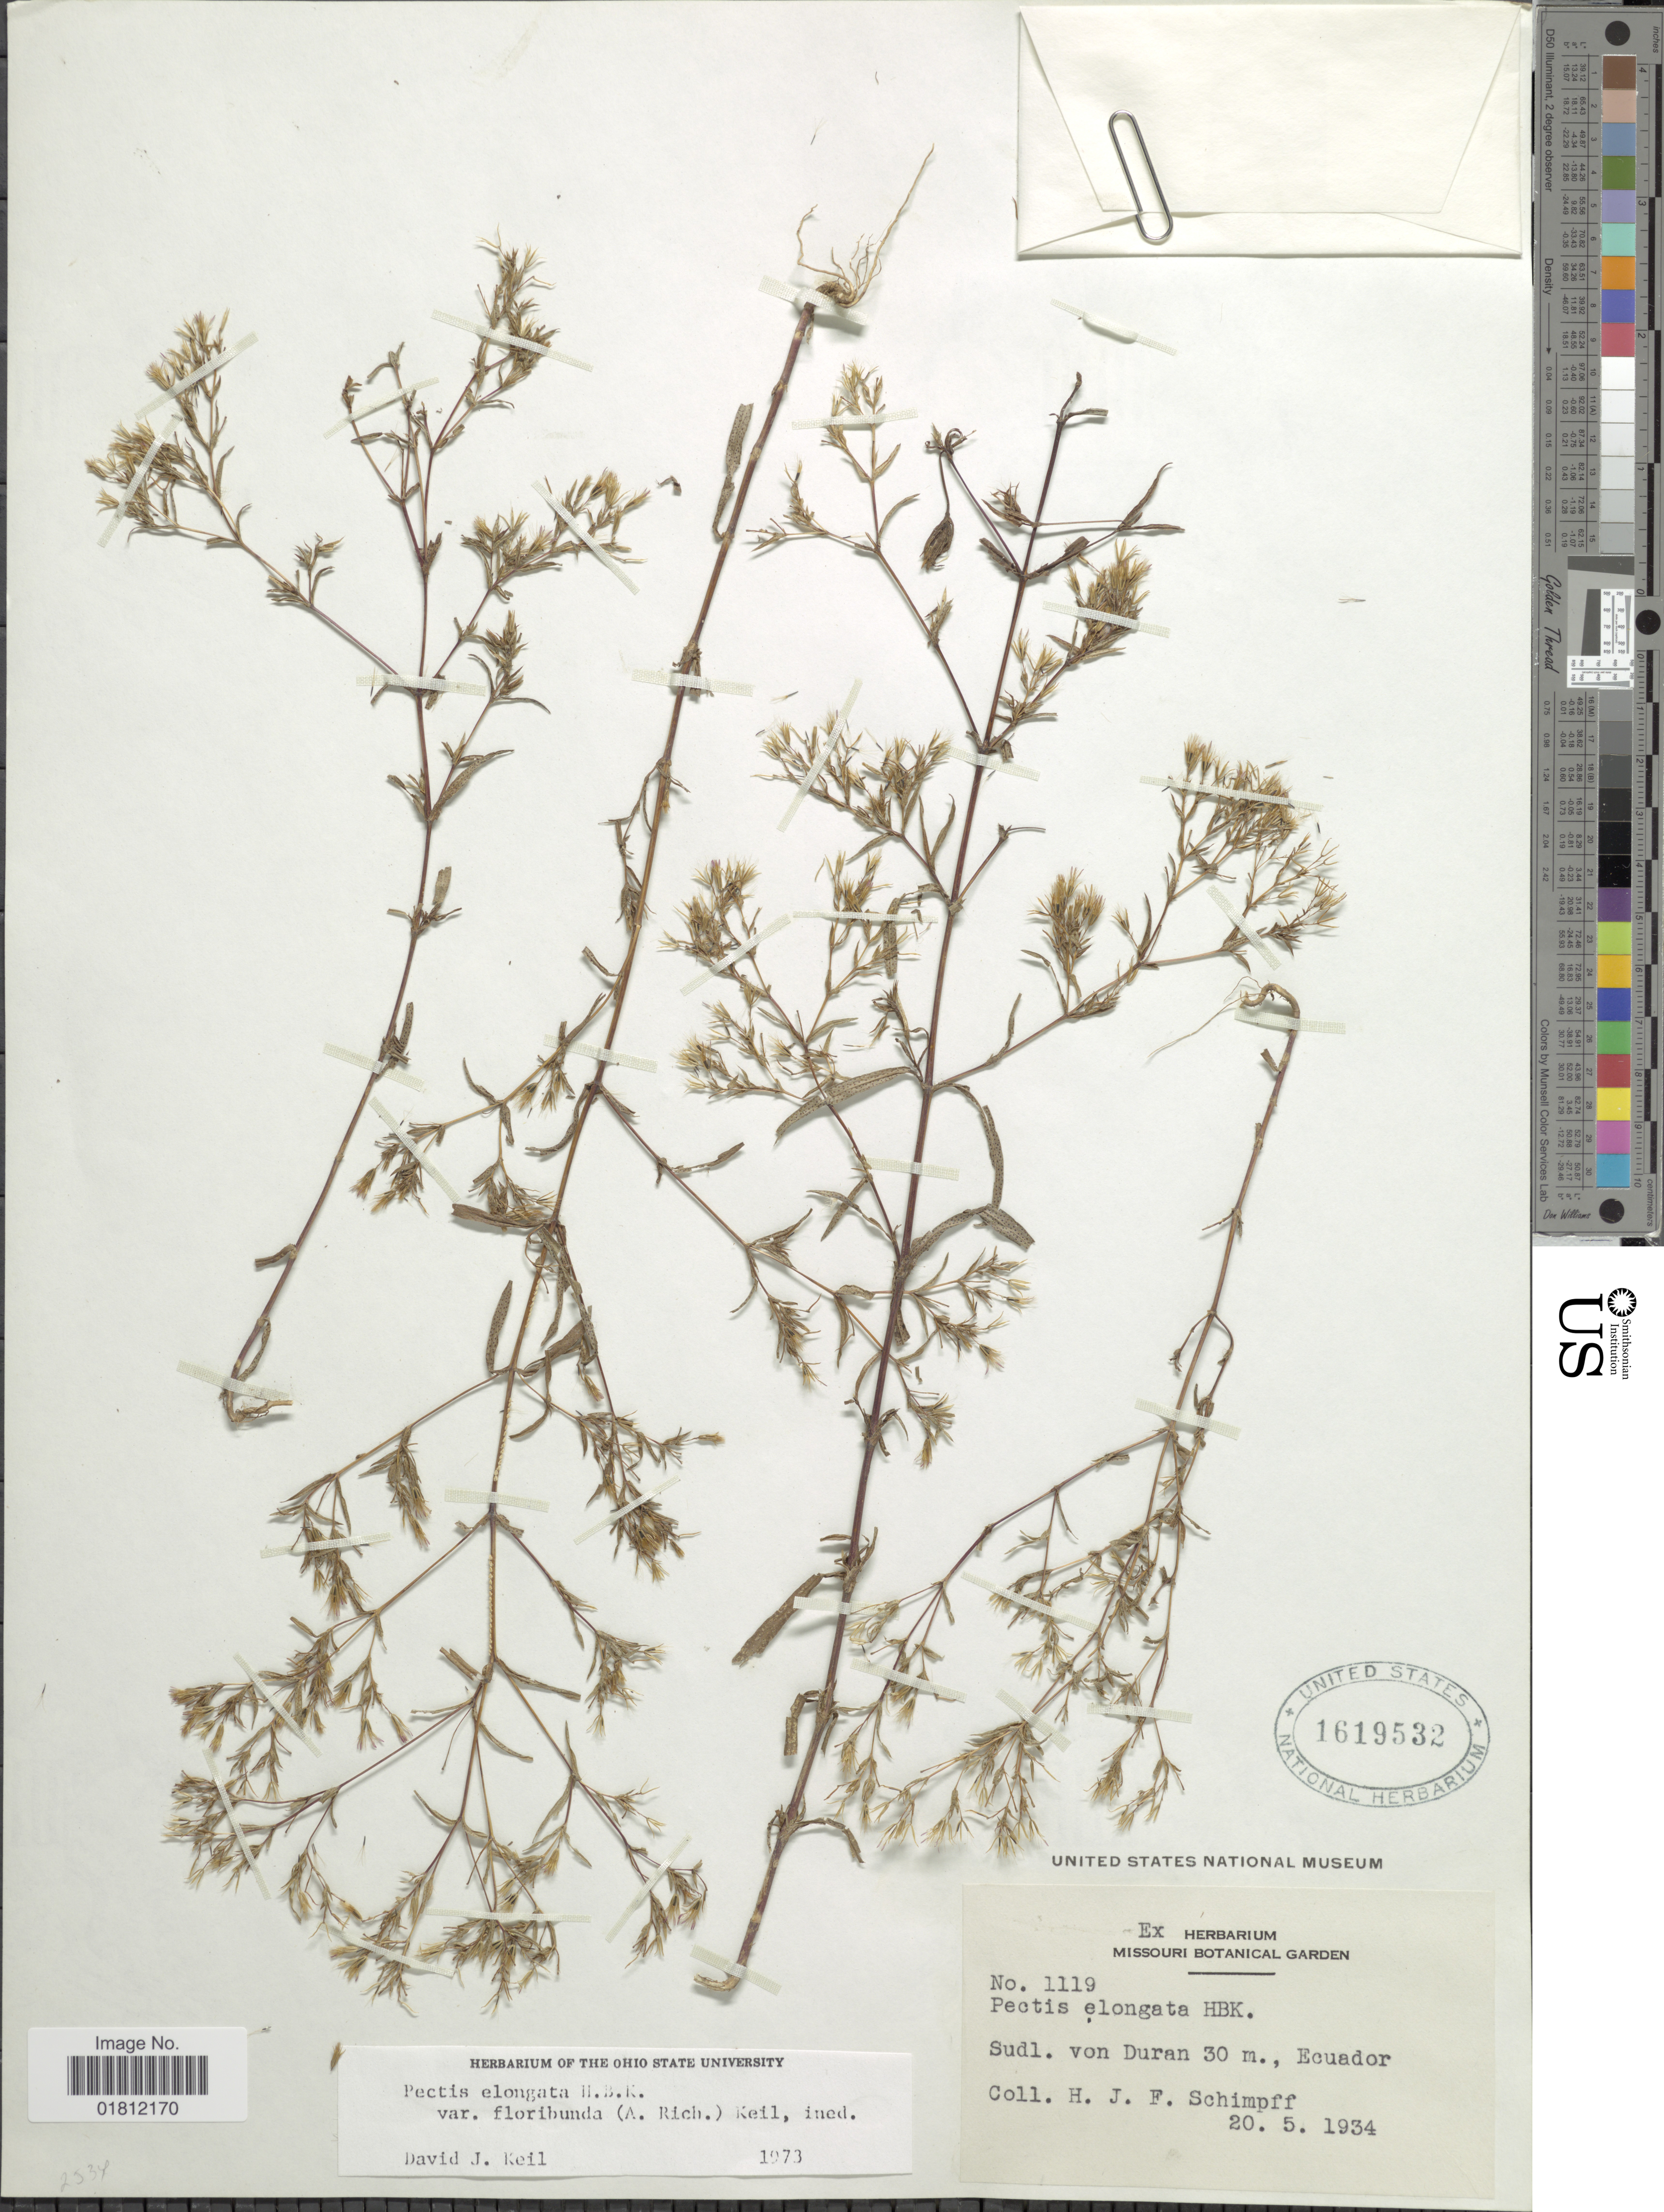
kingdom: Plantae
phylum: Tracheophyta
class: Magnoliopsida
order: Asterales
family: Asteraceae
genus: Pectis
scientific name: Pectis elongata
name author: Kunth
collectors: H. Schimpff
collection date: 1934-05-20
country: Ecuador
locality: Sudl. von Duran, Ecuador.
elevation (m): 30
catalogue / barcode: US 1619532